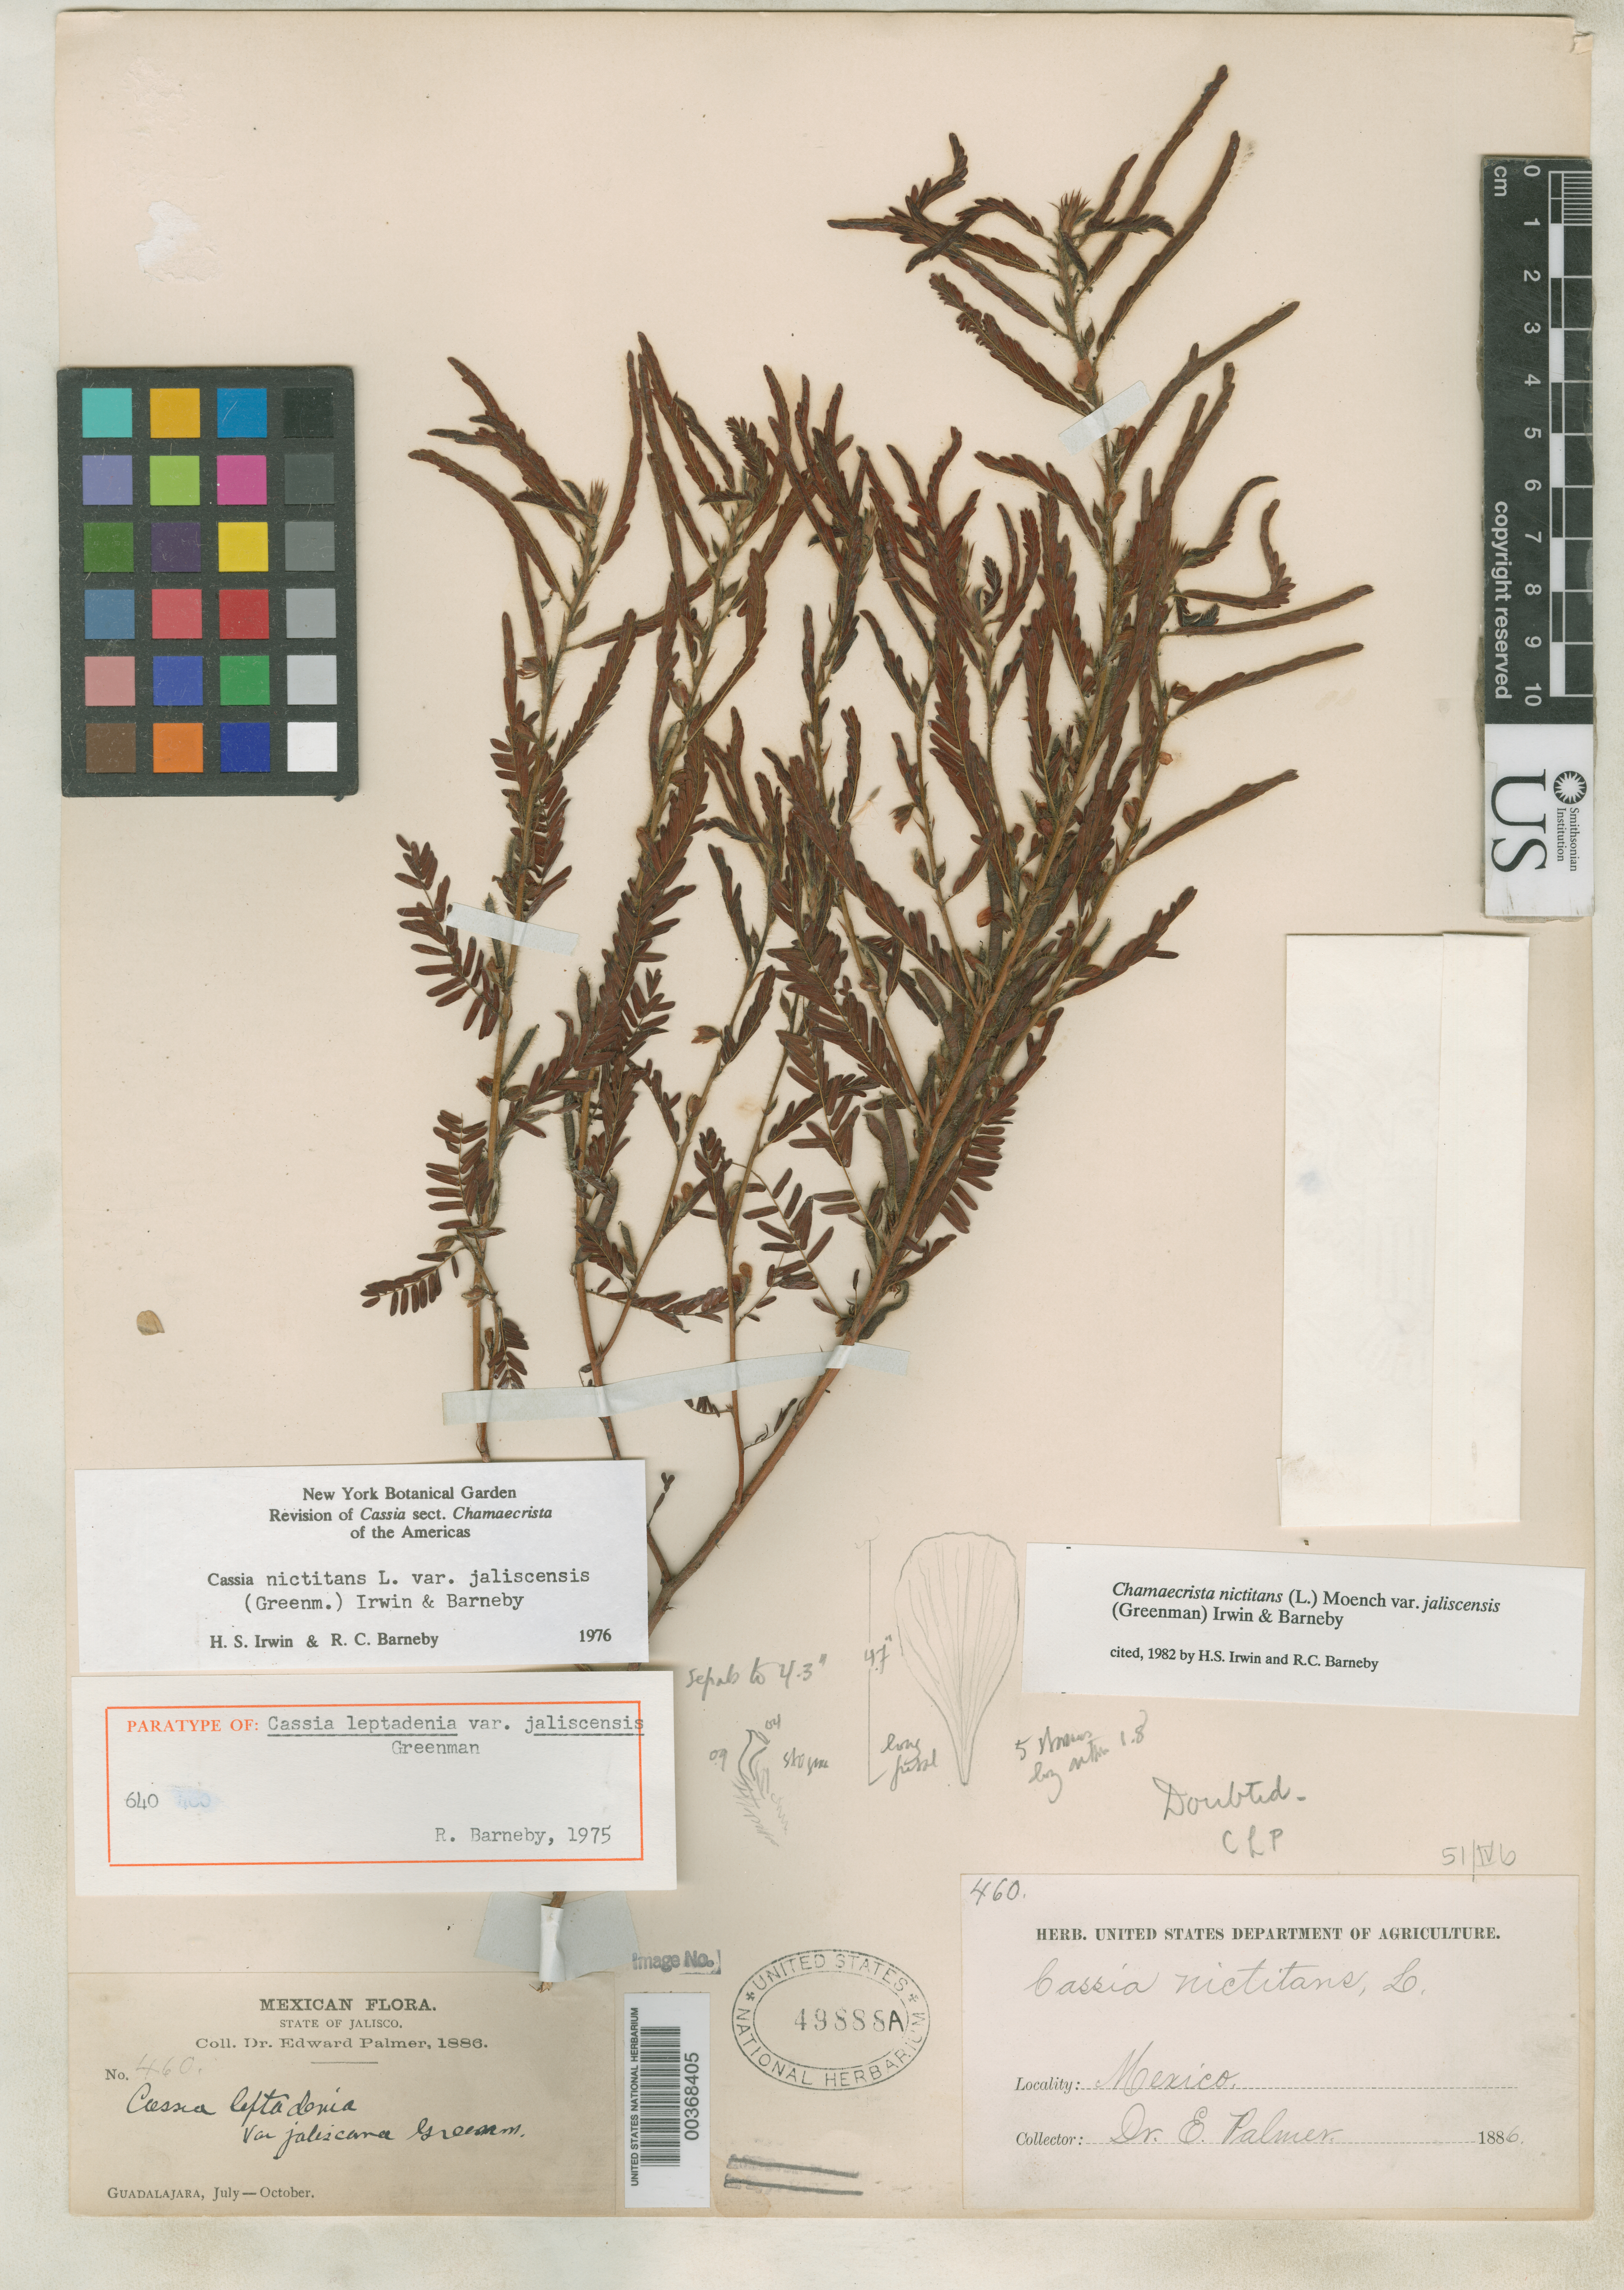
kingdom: Plantae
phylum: Tracheophyta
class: Magnoliopsida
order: Fabales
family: Fabaceae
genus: Cassia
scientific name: Cassia leptadenia var. jaliscensis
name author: Greenm.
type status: Isosyntype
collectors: E. Palmer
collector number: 460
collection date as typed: Jul 1886 to -- Oct 1886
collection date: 1886-07/1886-10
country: Mexico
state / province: Jalisco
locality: Guadalajara.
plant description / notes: Annotated as "paratype". Lectotype collection is Palmer 23 as designated by Irwin & Barneby, Mem. New York Bot. Gard. 35: 834 (1982).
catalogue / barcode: US 49888A